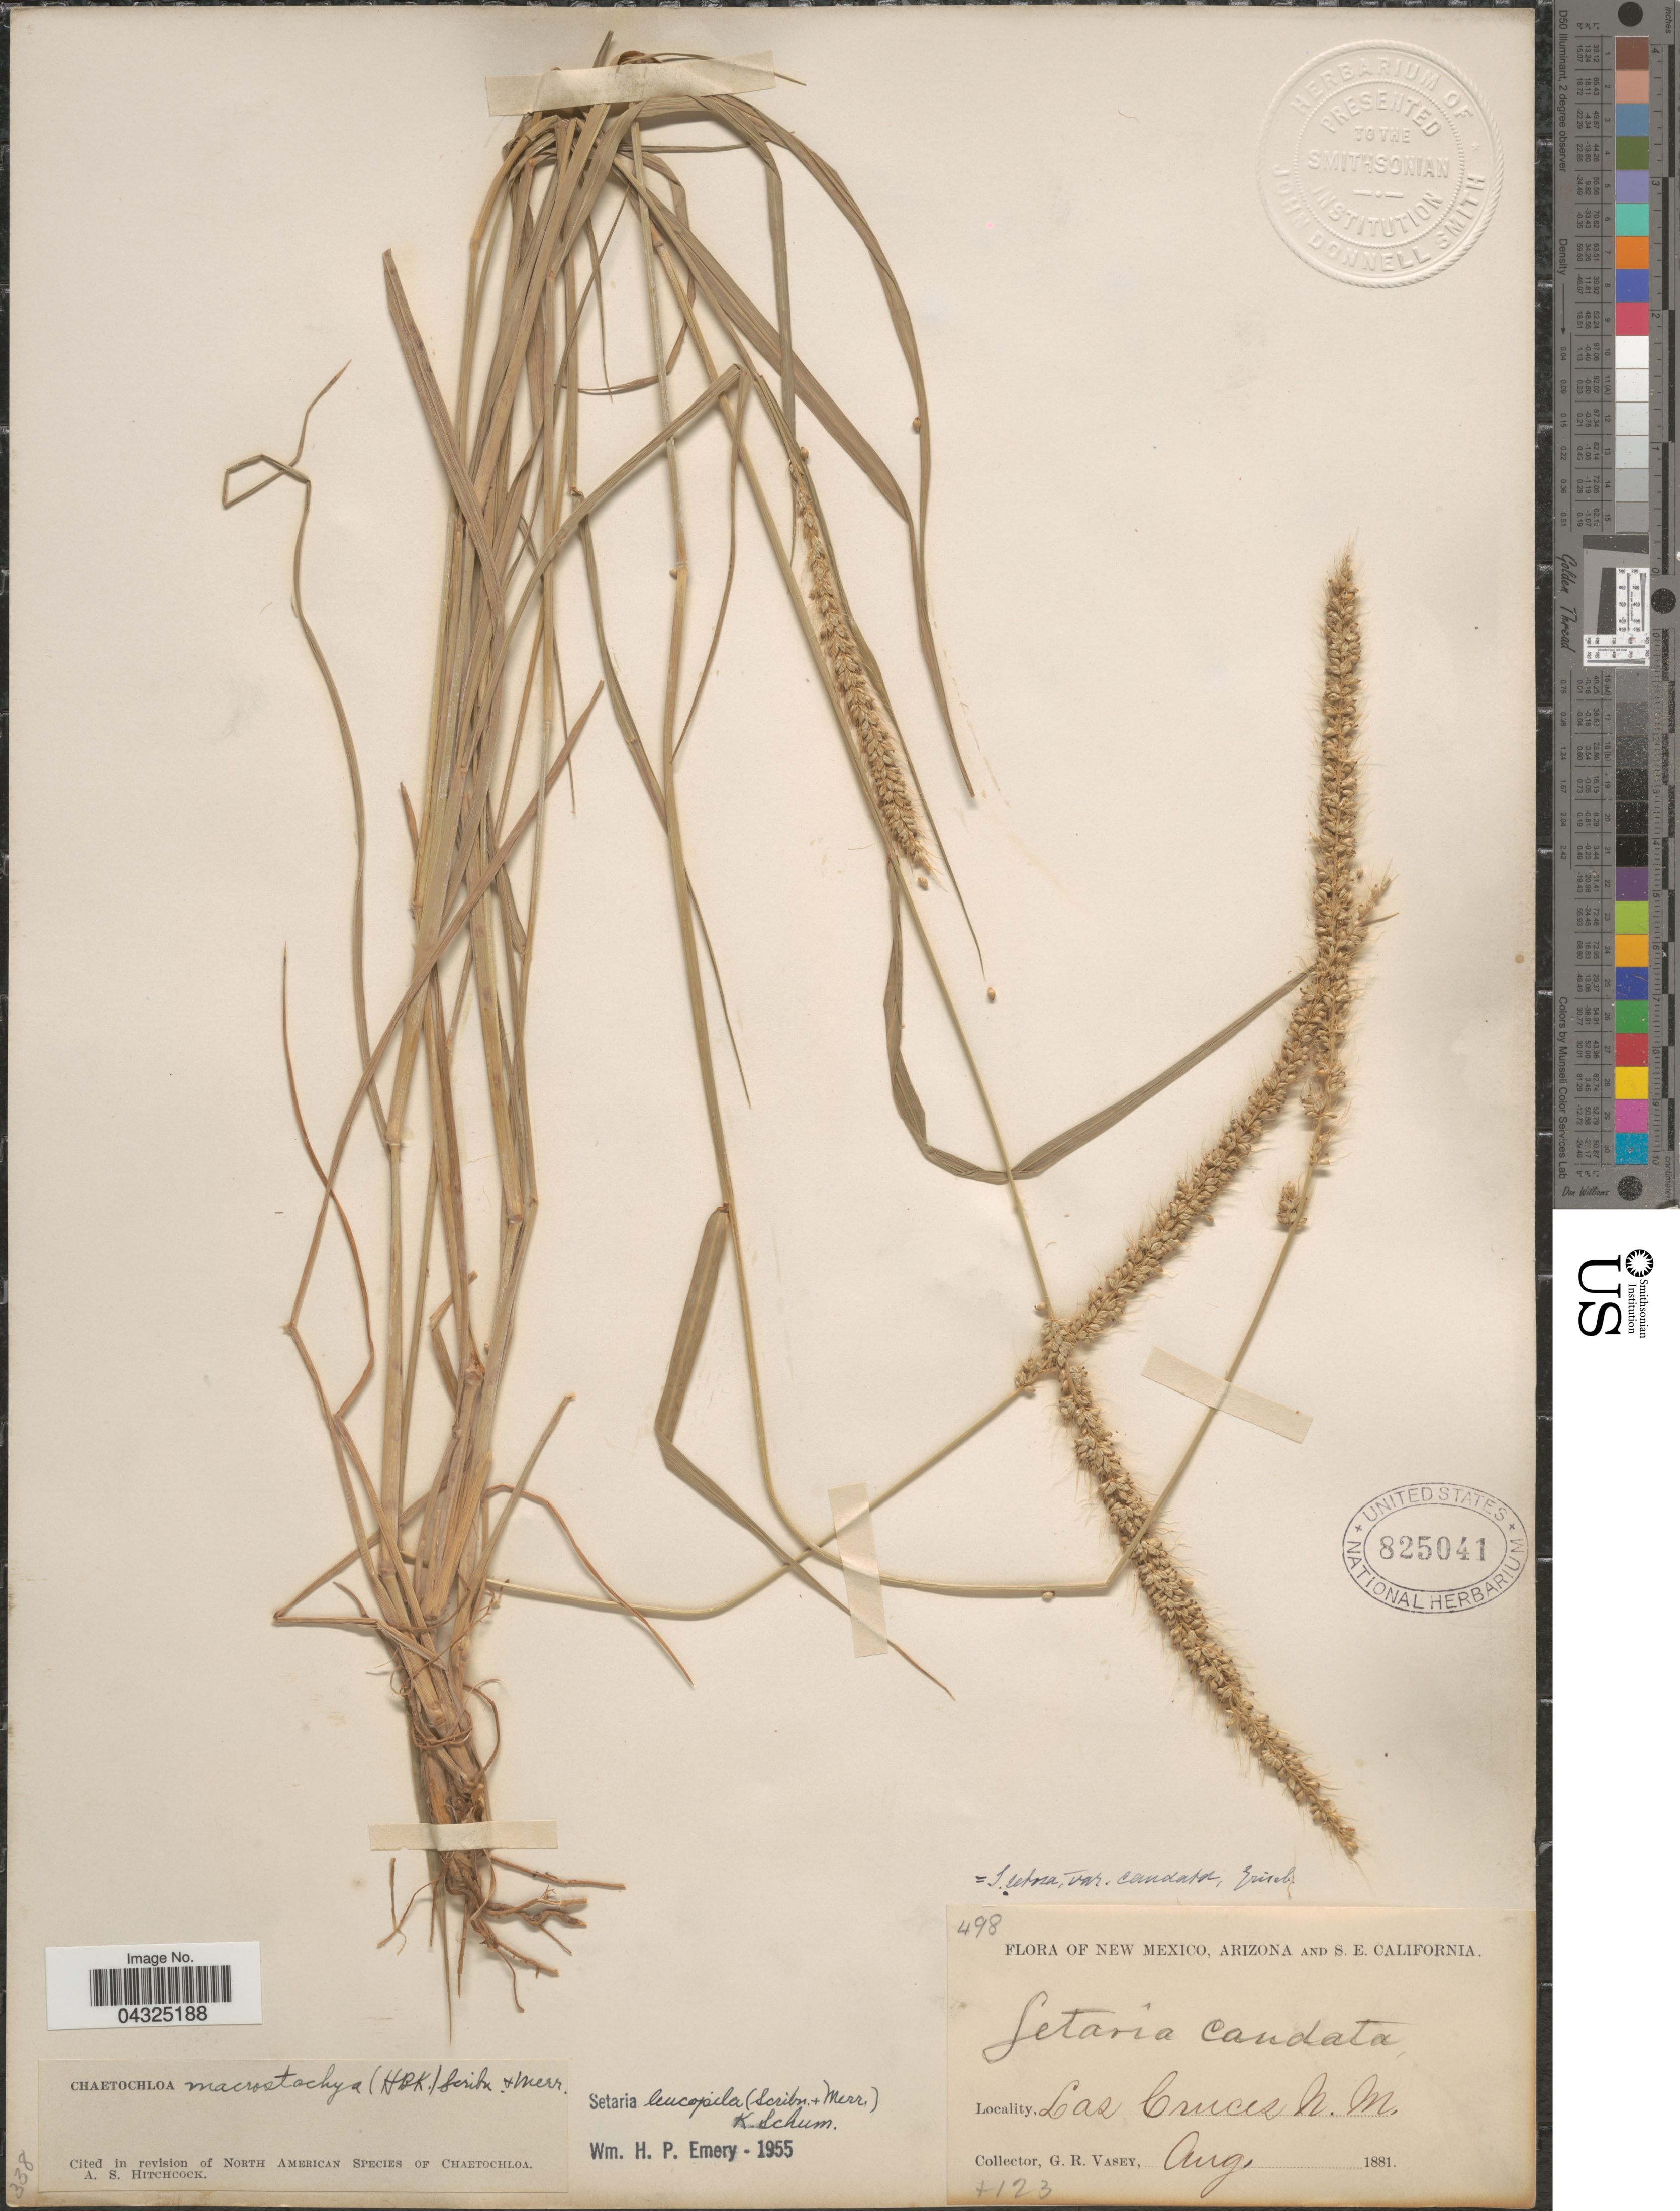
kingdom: Plantae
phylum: Tracheophyta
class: Liliopsida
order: Poales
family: Poaceae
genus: Setaria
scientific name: Setaria leucopila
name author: (Scribn. & Merr.) K. Schum.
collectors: G. R. Vasey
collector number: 498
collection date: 1881-08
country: United States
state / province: New Mexico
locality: Las Cruces.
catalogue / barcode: US 825041